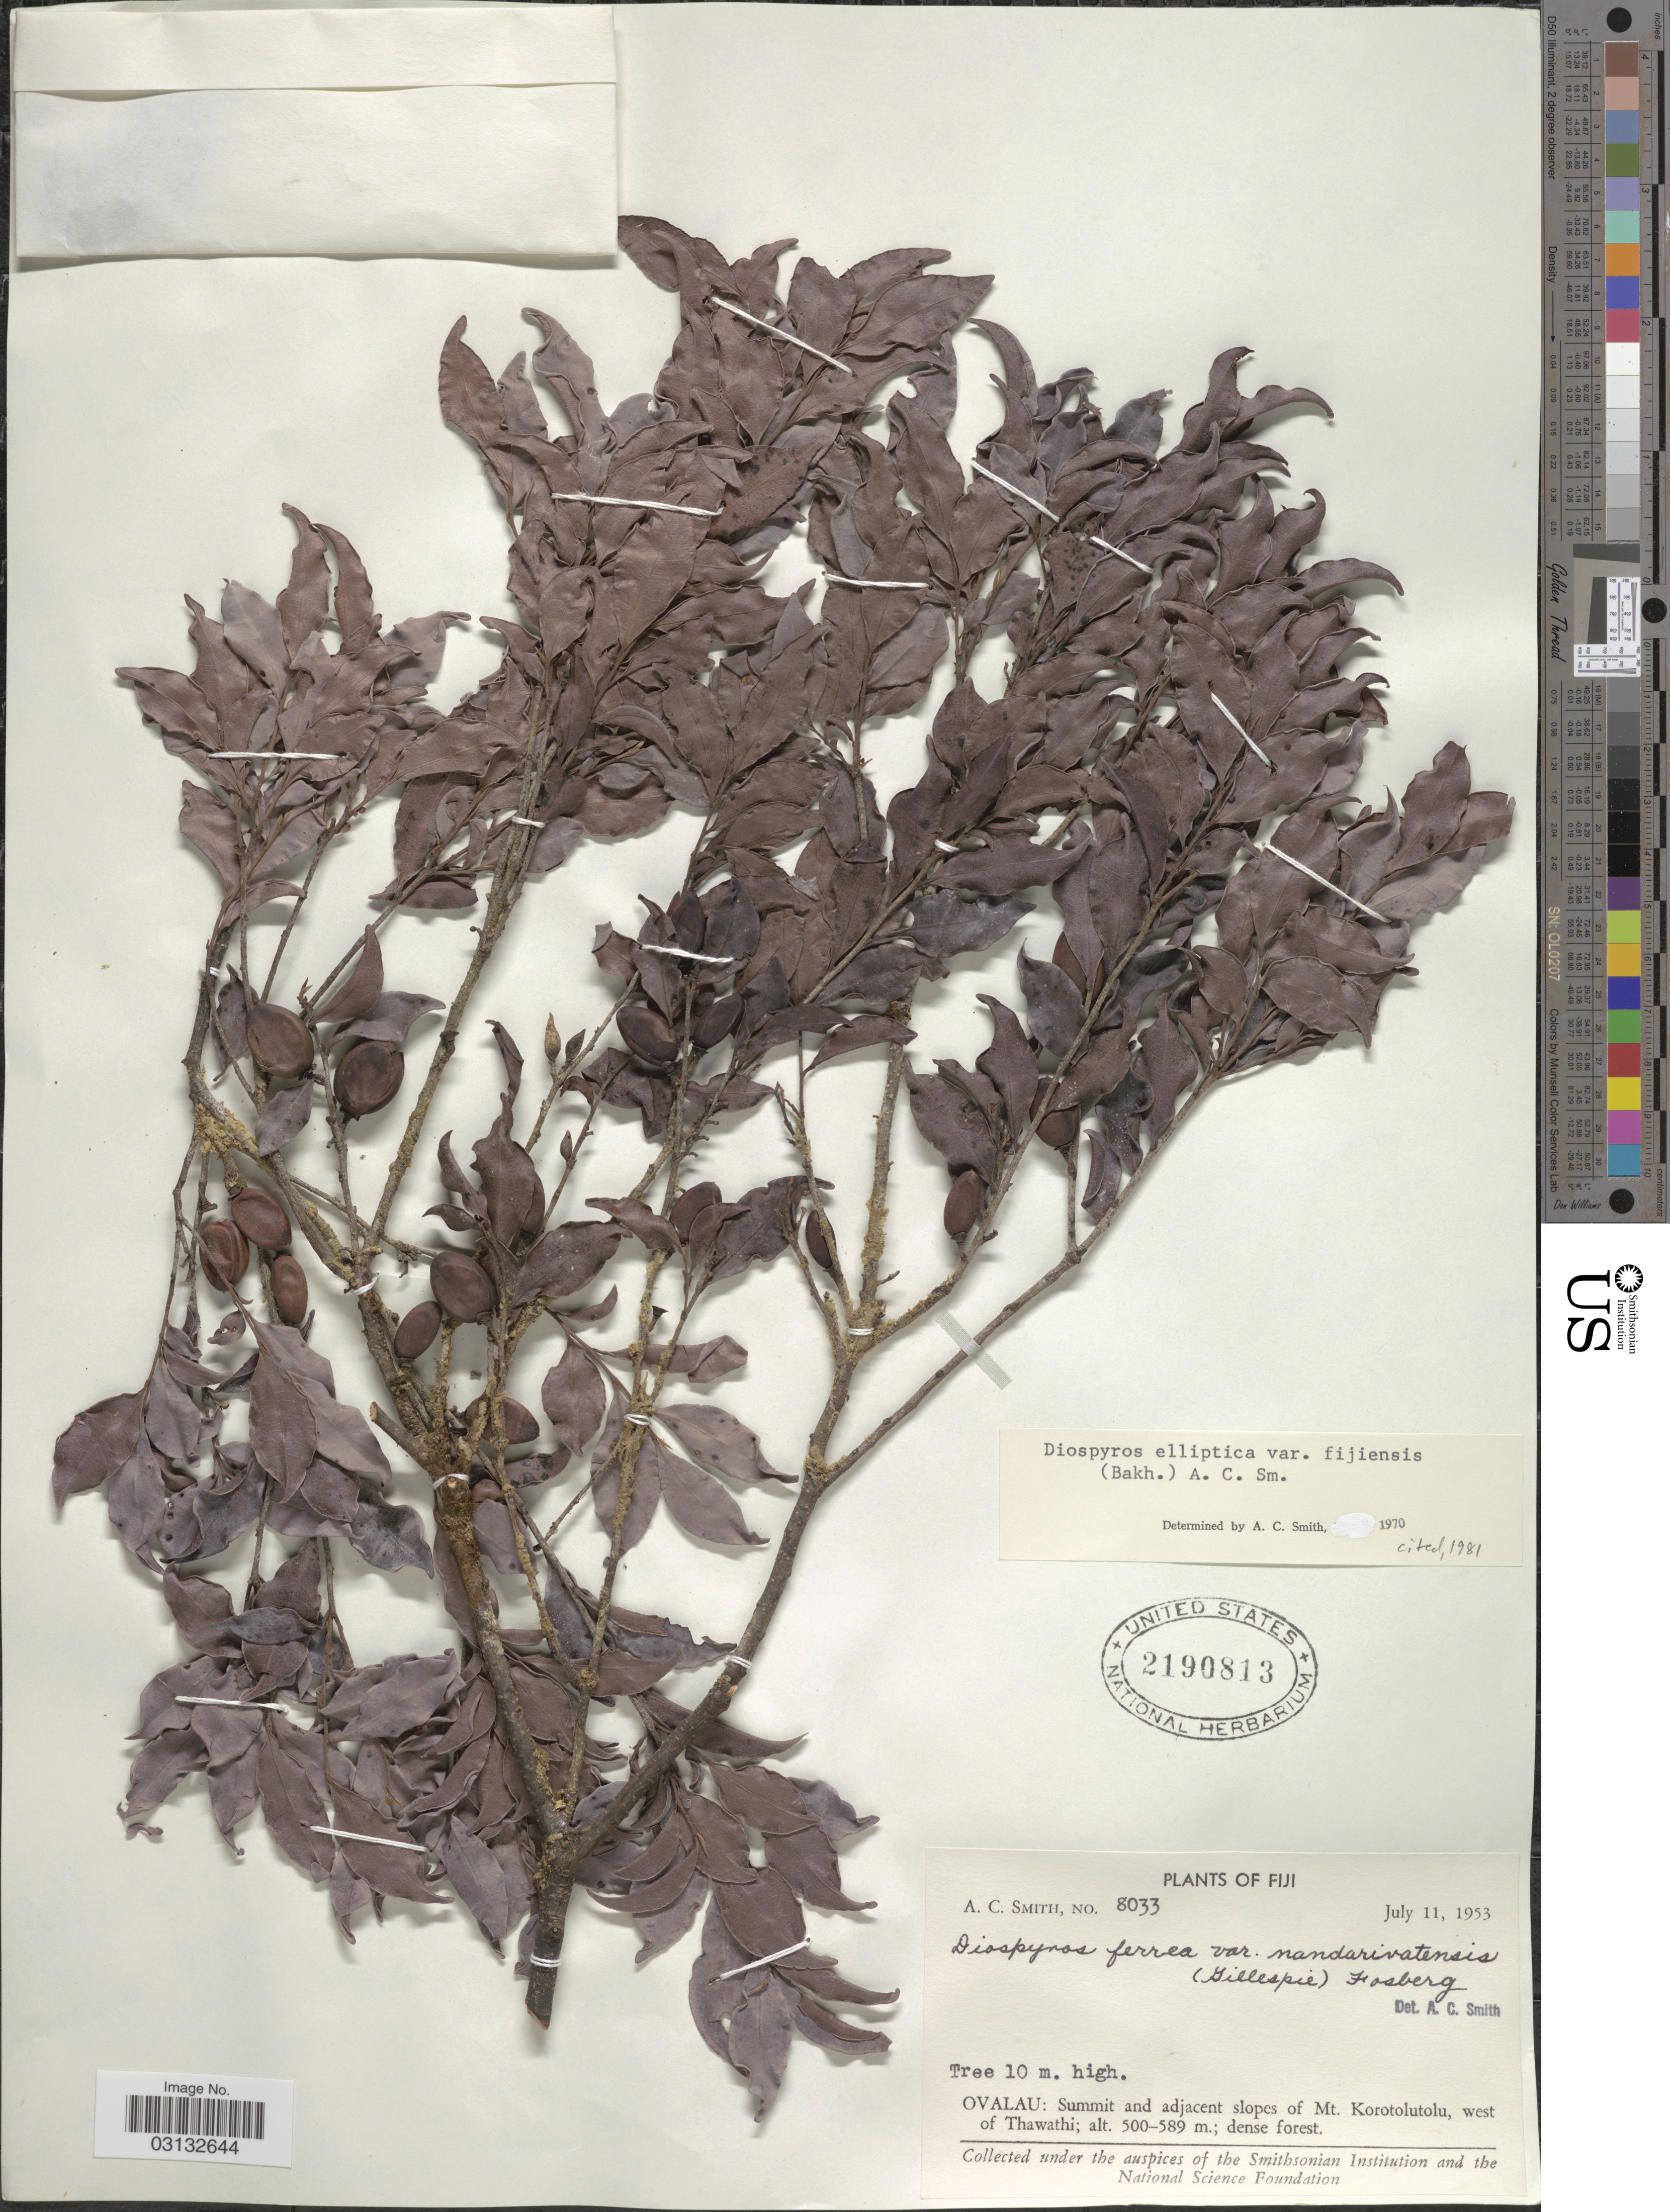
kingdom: Plantae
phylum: Tracheophyta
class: Magnoliopsida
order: Ericales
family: Ebenaceae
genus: Diospyros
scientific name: Diospyros elliptica var. fijiensis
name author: (Bakh.) A.C. Sm.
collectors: A. C. Smith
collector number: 8033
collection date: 1953-07-11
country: Fiji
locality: Ovalau: Summit and adjacent slopes of Mt. Korotolutolo, west of Thawathi.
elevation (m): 500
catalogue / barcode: US 2190813